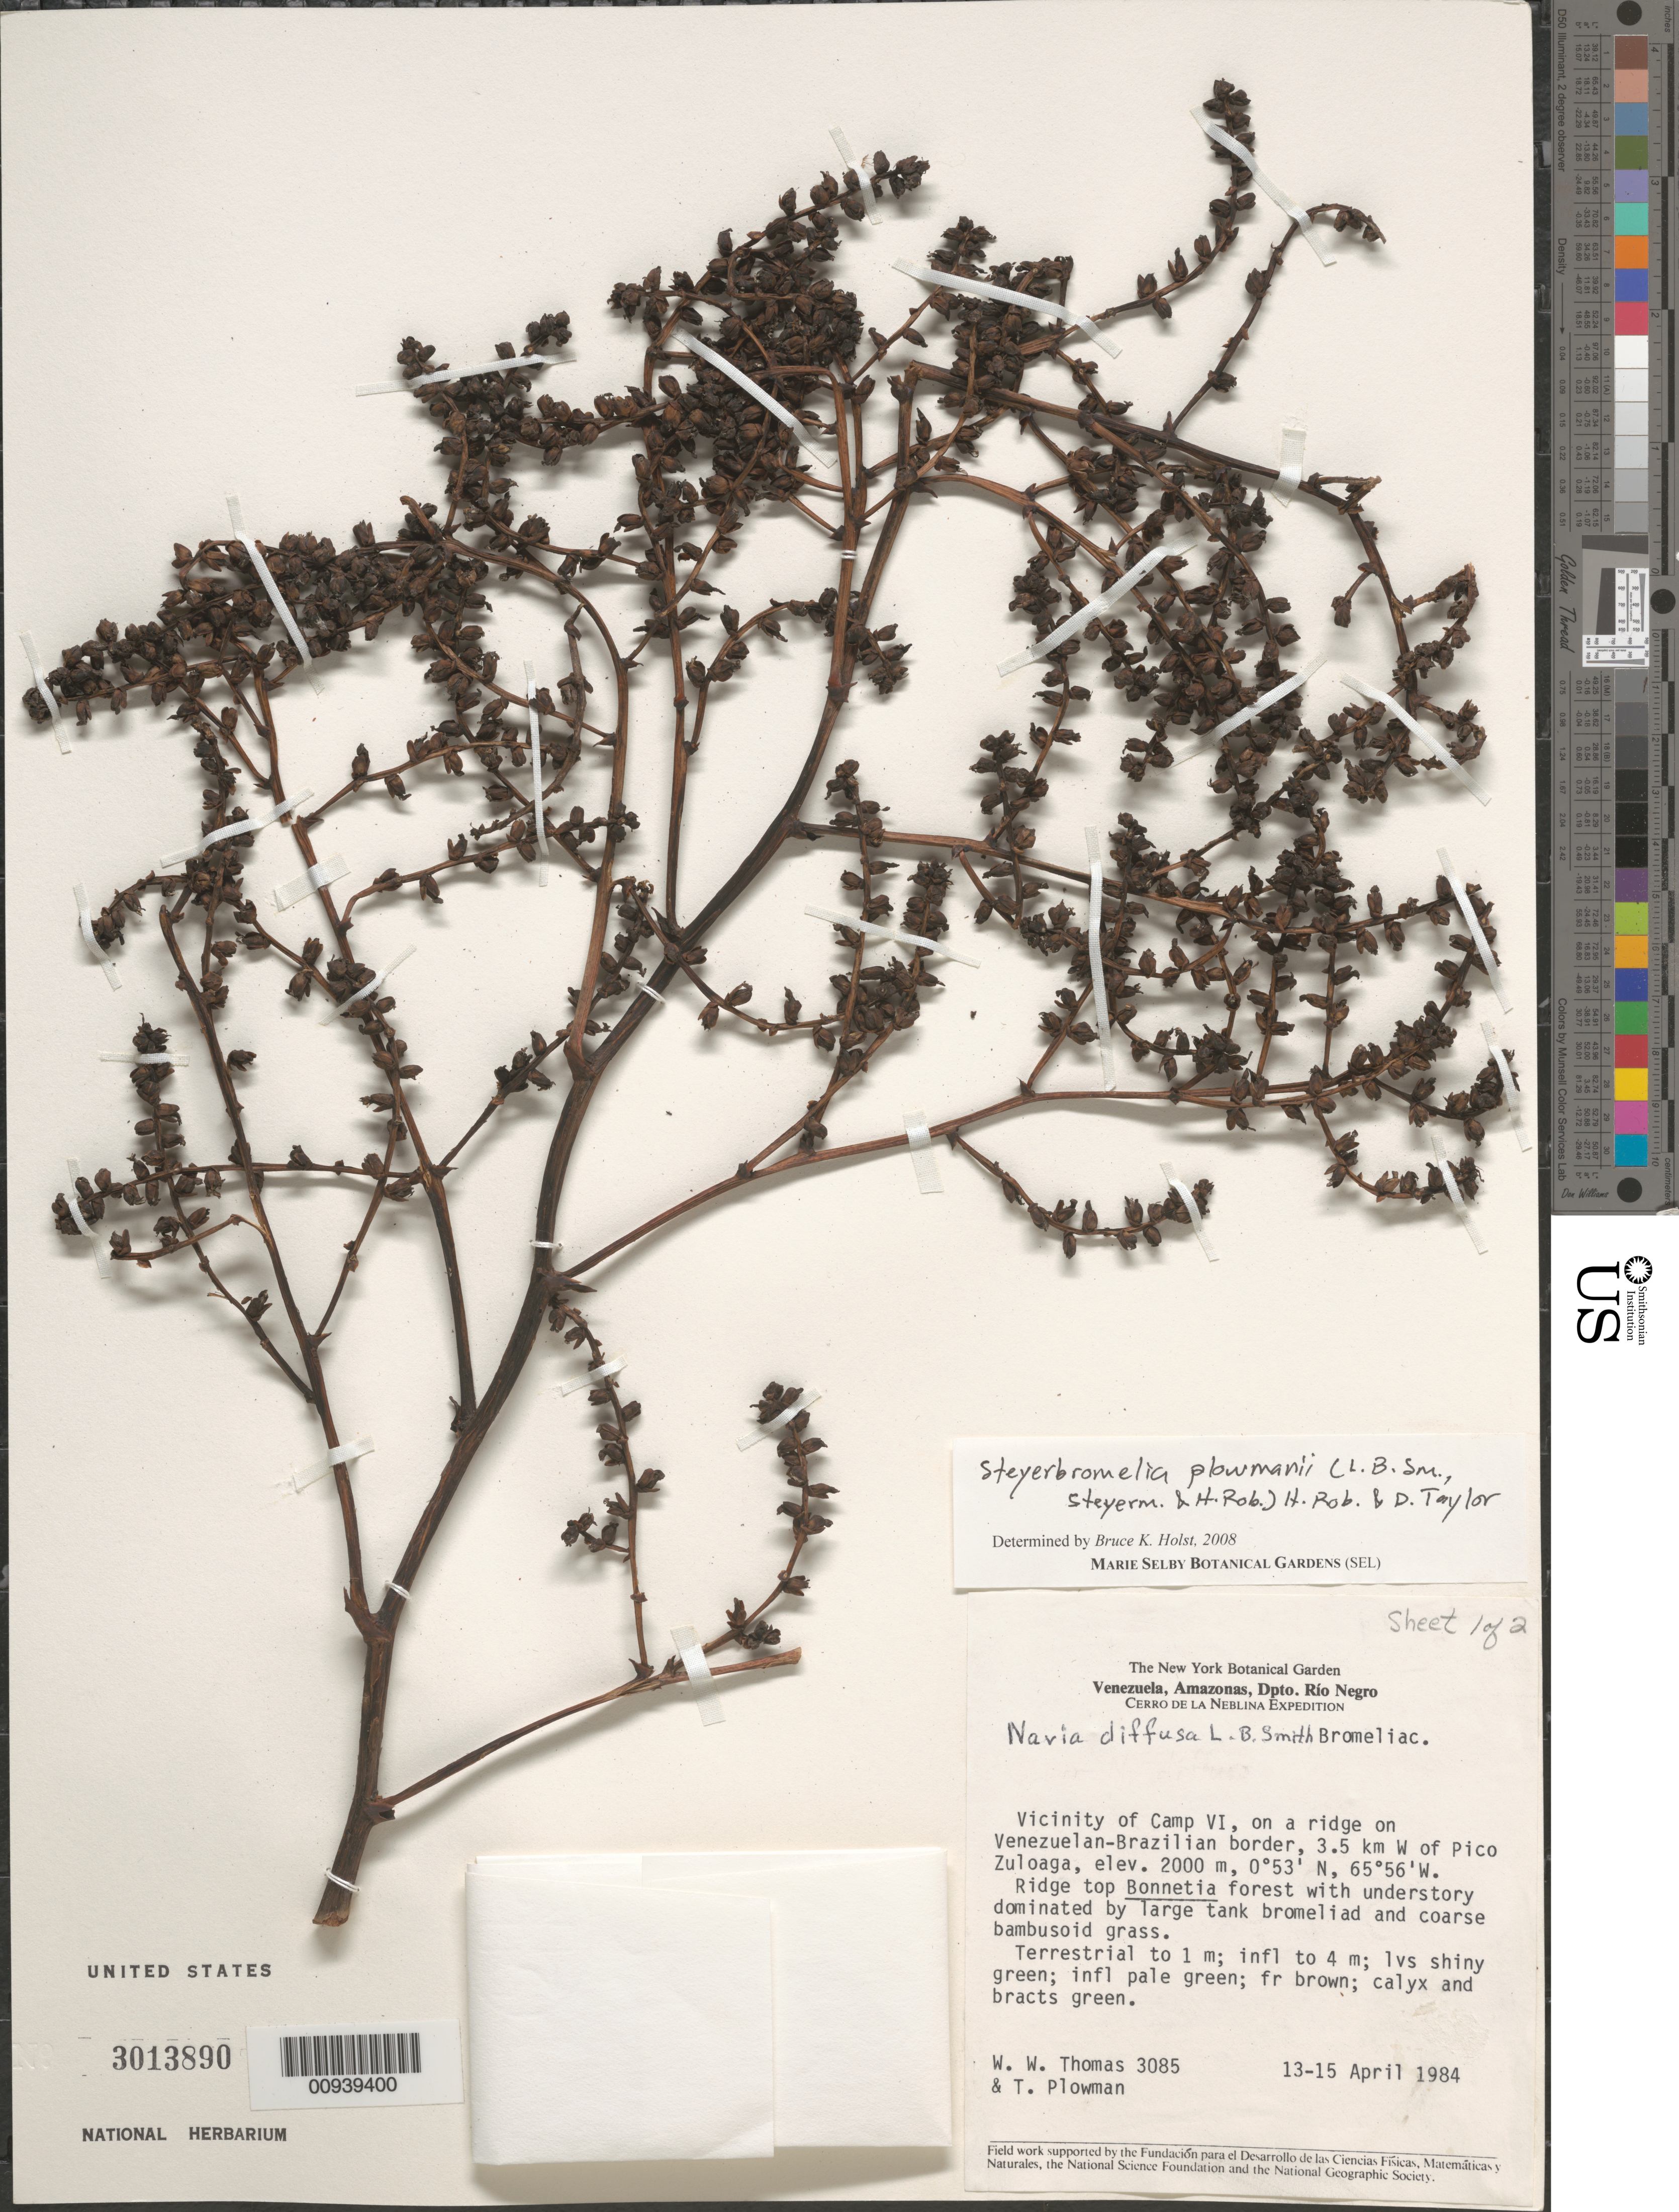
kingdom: Plantae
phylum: Tracheophyta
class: Liliopsida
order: Poales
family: Bromeliaceae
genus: Steyerbromelia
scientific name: Steyerbromelia plowmanii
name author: (L.B. Sm. et al.) H. Rob. & D.C. Taylor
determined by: Holst, Bruce K.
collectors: W. W. Thomas & T. Plowman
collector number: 3085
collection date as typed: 13-Apr-84 to 15-Apr-84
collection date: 1984-04-13/1984-04-15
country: Venezuela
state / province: Amazonas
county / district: Río Negro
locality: Pico Zuloga, 3.5 km W of, near Camp VI, Venezuelan-Brazilian border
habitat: Ridge top Bonnetia forest with understory dominated by large tank bromeliad and coarse bamusoid grass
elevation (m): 2000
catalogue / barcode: US 3013890